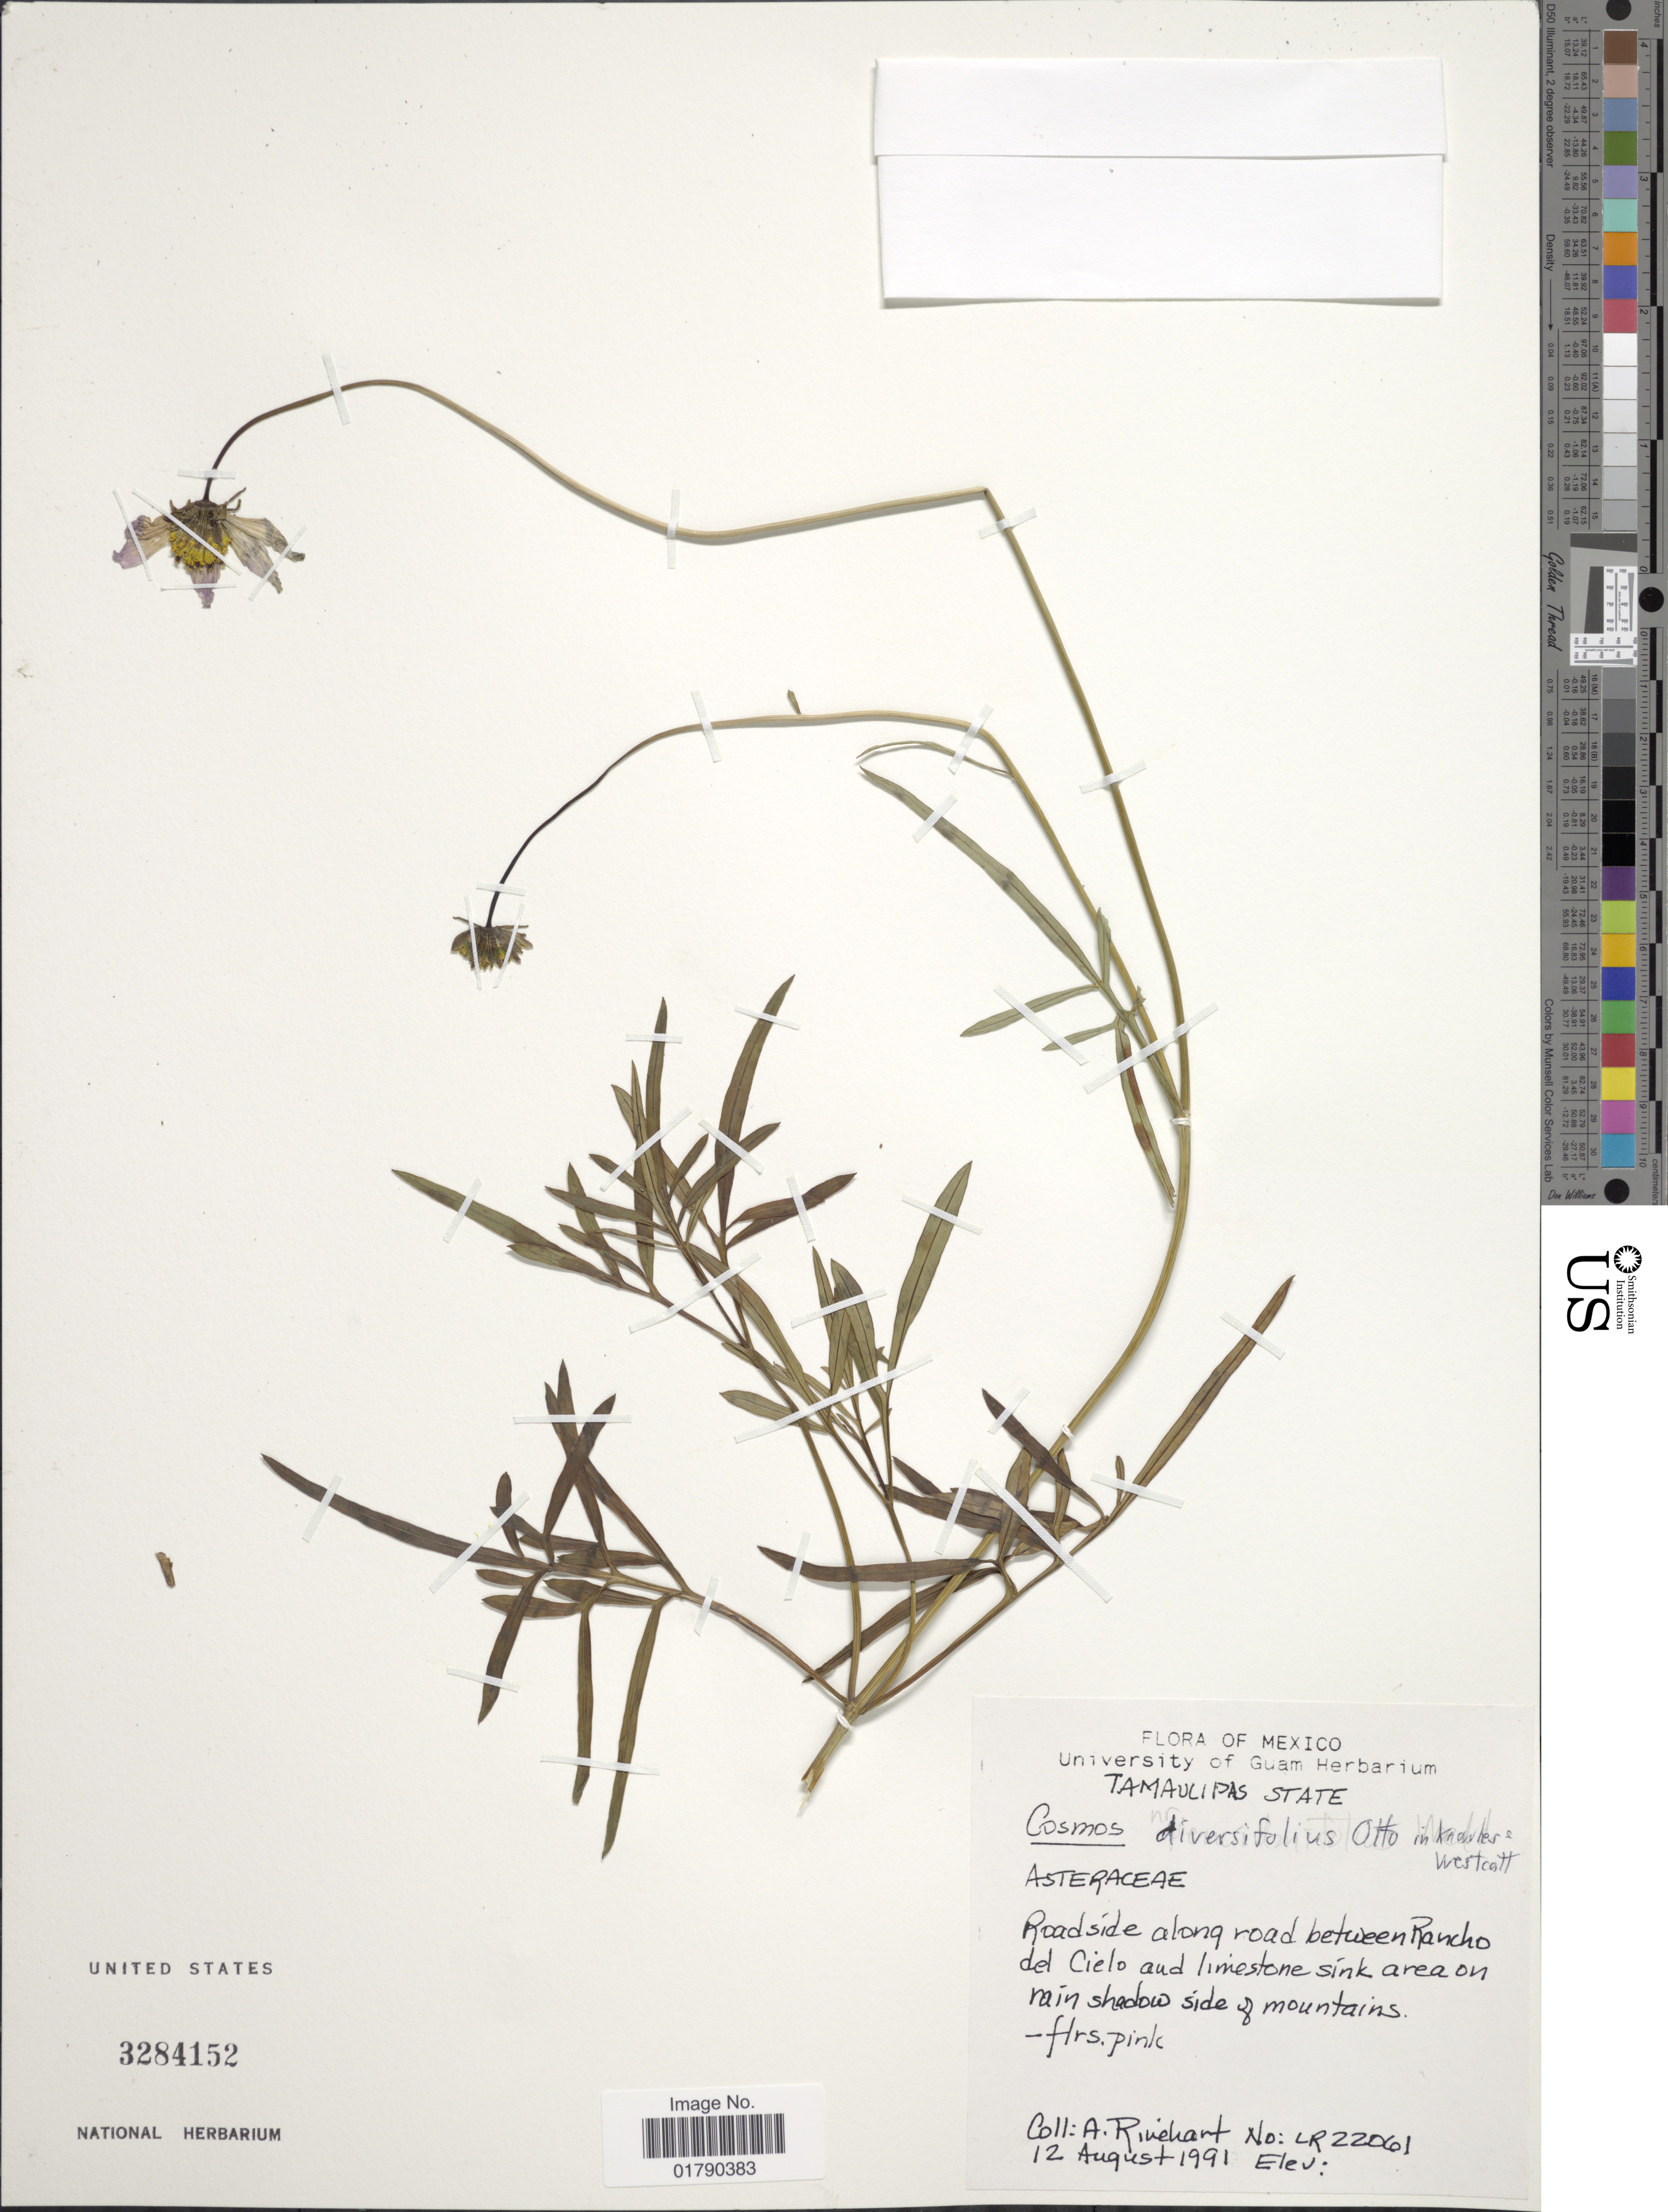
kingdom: Plantae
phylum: Tracheophyta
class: Magnoliopsida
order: Asterales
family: Asteraceae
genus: Cosmos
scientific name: Cosmos diversifolius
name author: Otto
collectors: A. Rinehart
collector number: LR22061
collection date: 1991-08-12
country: Mexico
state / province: Tamaulipas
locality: Roadside along road between Rancho del Cielo and limestone sink area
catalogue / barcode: US 3284152